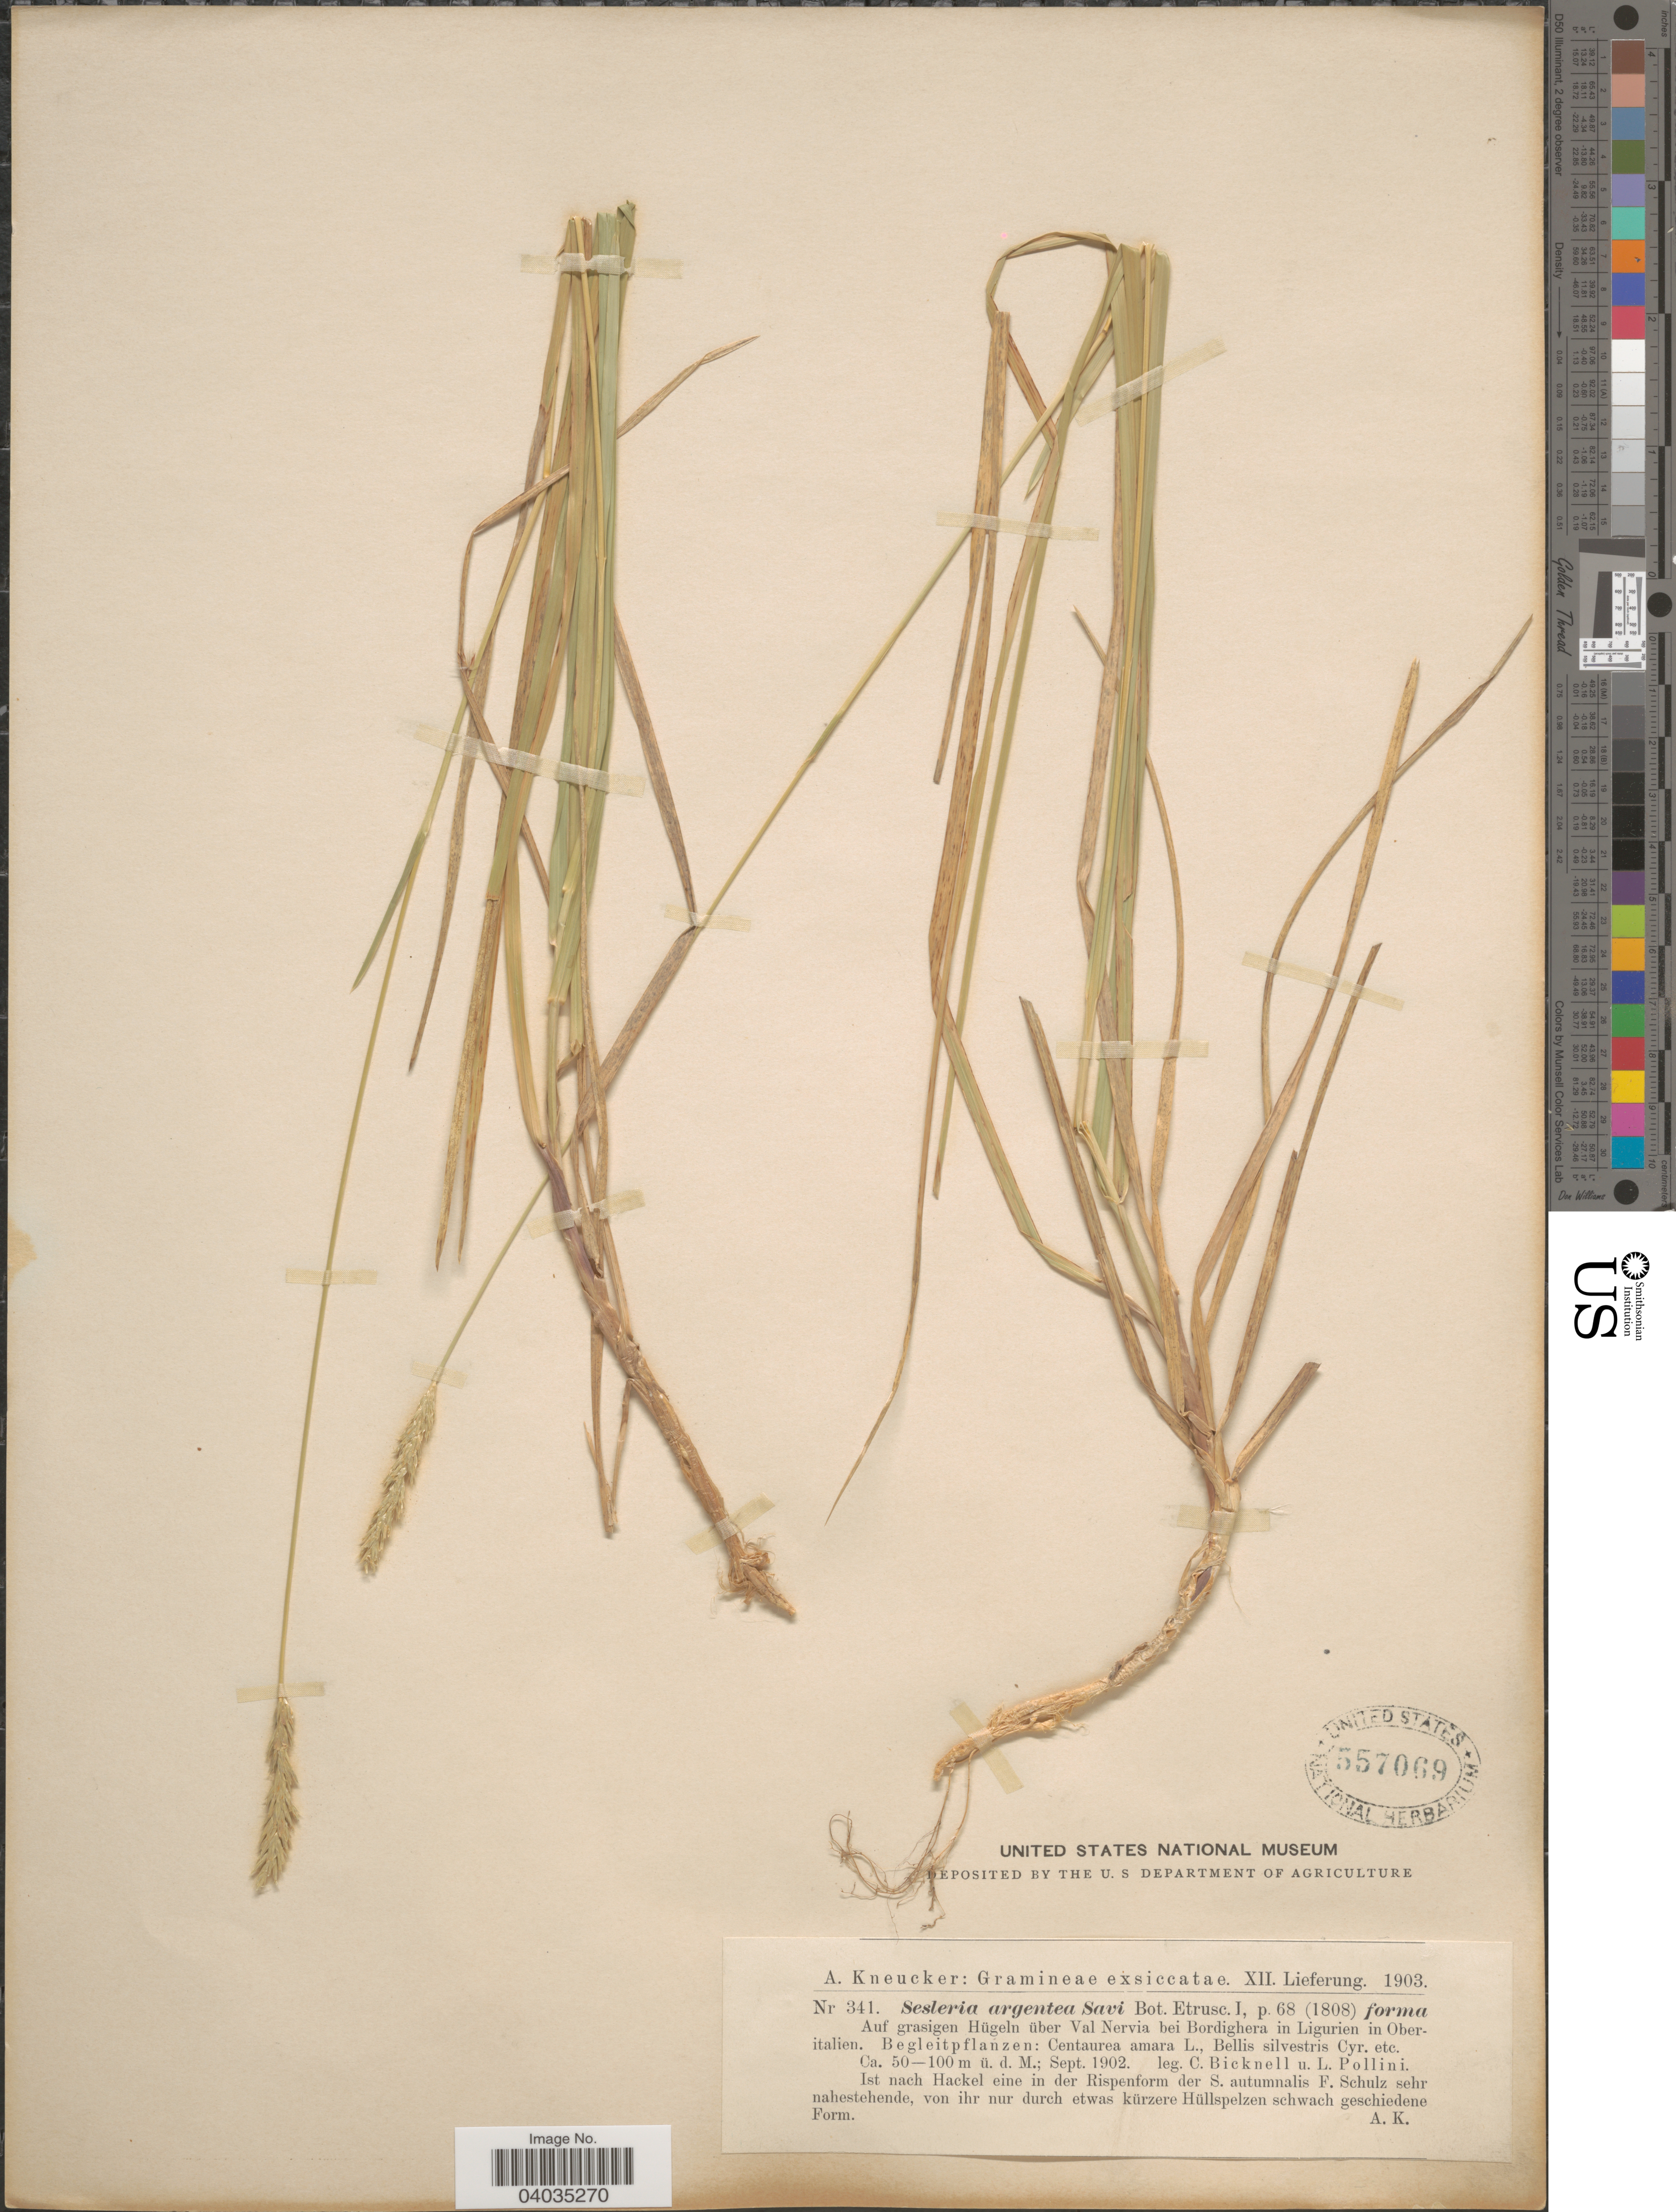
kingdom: Plantae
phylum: Tracheophyta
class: Liliopsida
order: Poales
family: Poaceae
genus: Sesleria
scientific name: Sesleria argentea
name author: (Savi) Savi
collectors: C. Bicknell & L. Pollini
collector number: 341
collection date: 1902-09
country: Italy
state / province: Liguria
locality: Auf grasigen Hügeln über Val Nervia bei Bordighera in Ligurien in Oberitalien.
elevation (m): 50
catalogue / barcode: US 557069